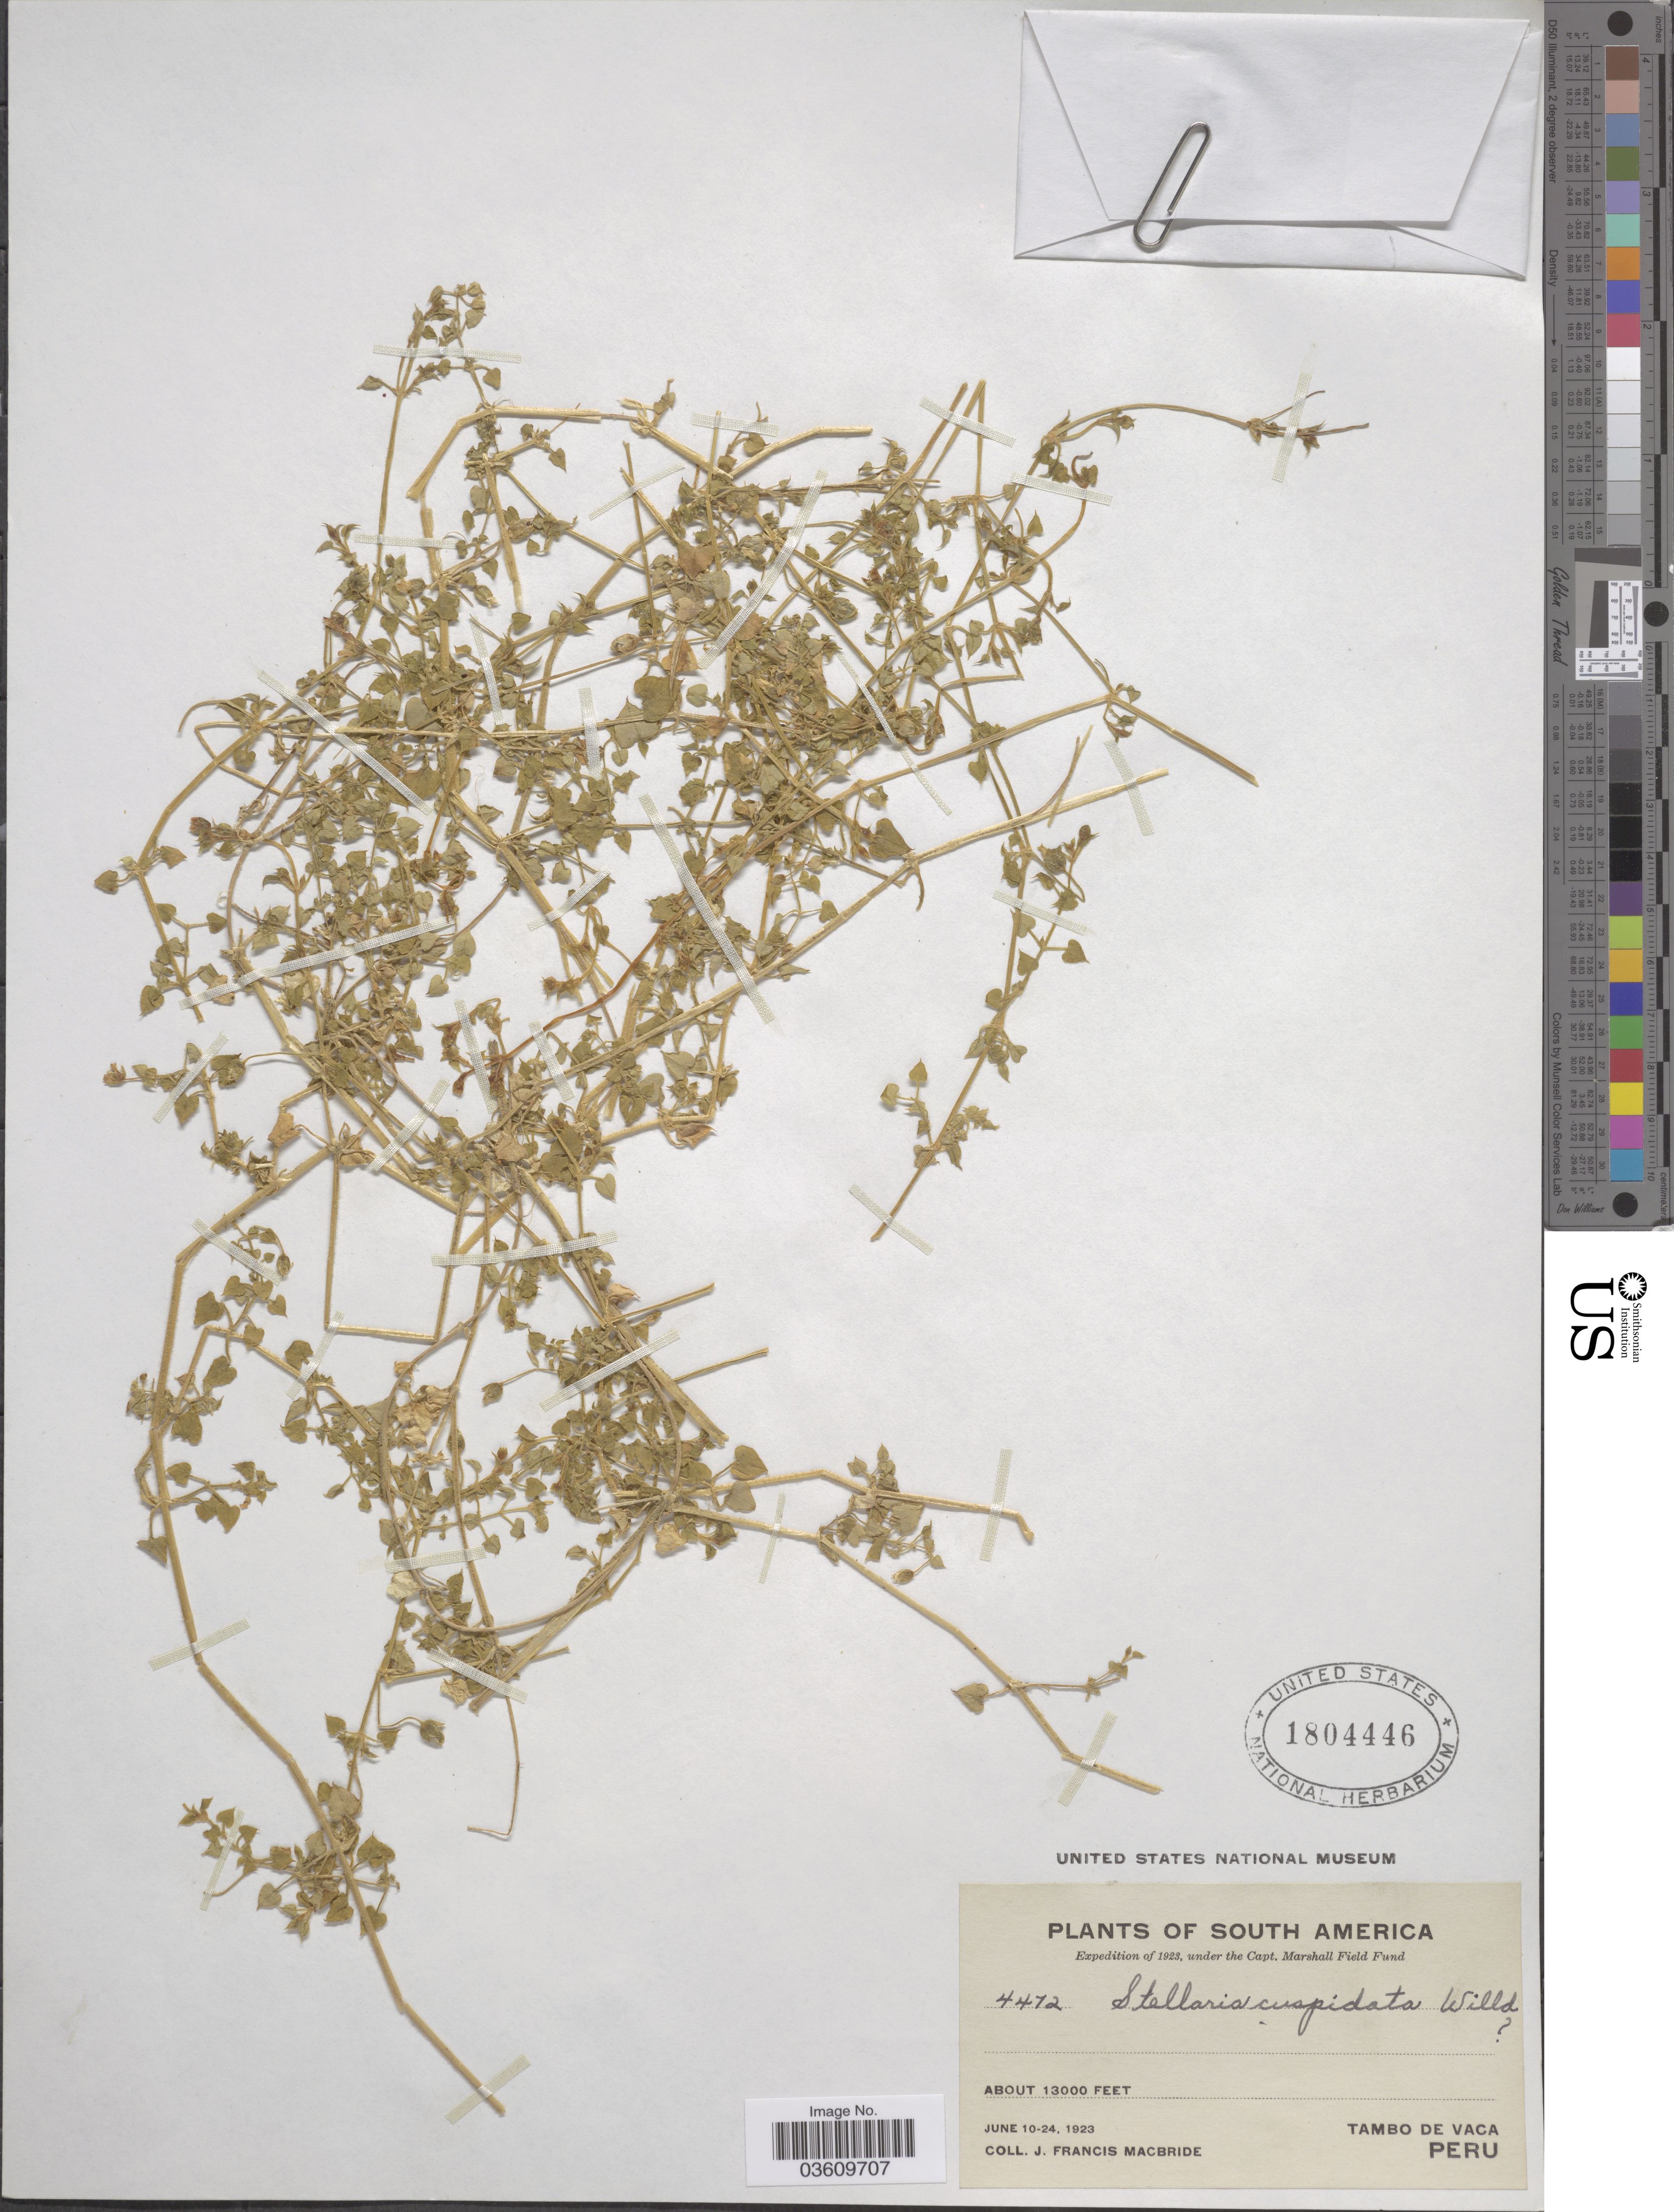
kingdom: Plantae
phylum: Tracheophyta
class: Magnoliopsida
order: Caryophyllales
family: Caryophyllaceae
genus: Stellaria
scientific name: Stellaria cuspidata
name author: Willd. ex Schltdl.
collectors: J. F. Macbride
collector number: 4472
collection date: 1923-06-10/1923-06-24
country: Peru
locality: Tambo de Vaca.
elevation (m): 3962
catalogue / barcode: US 1804446